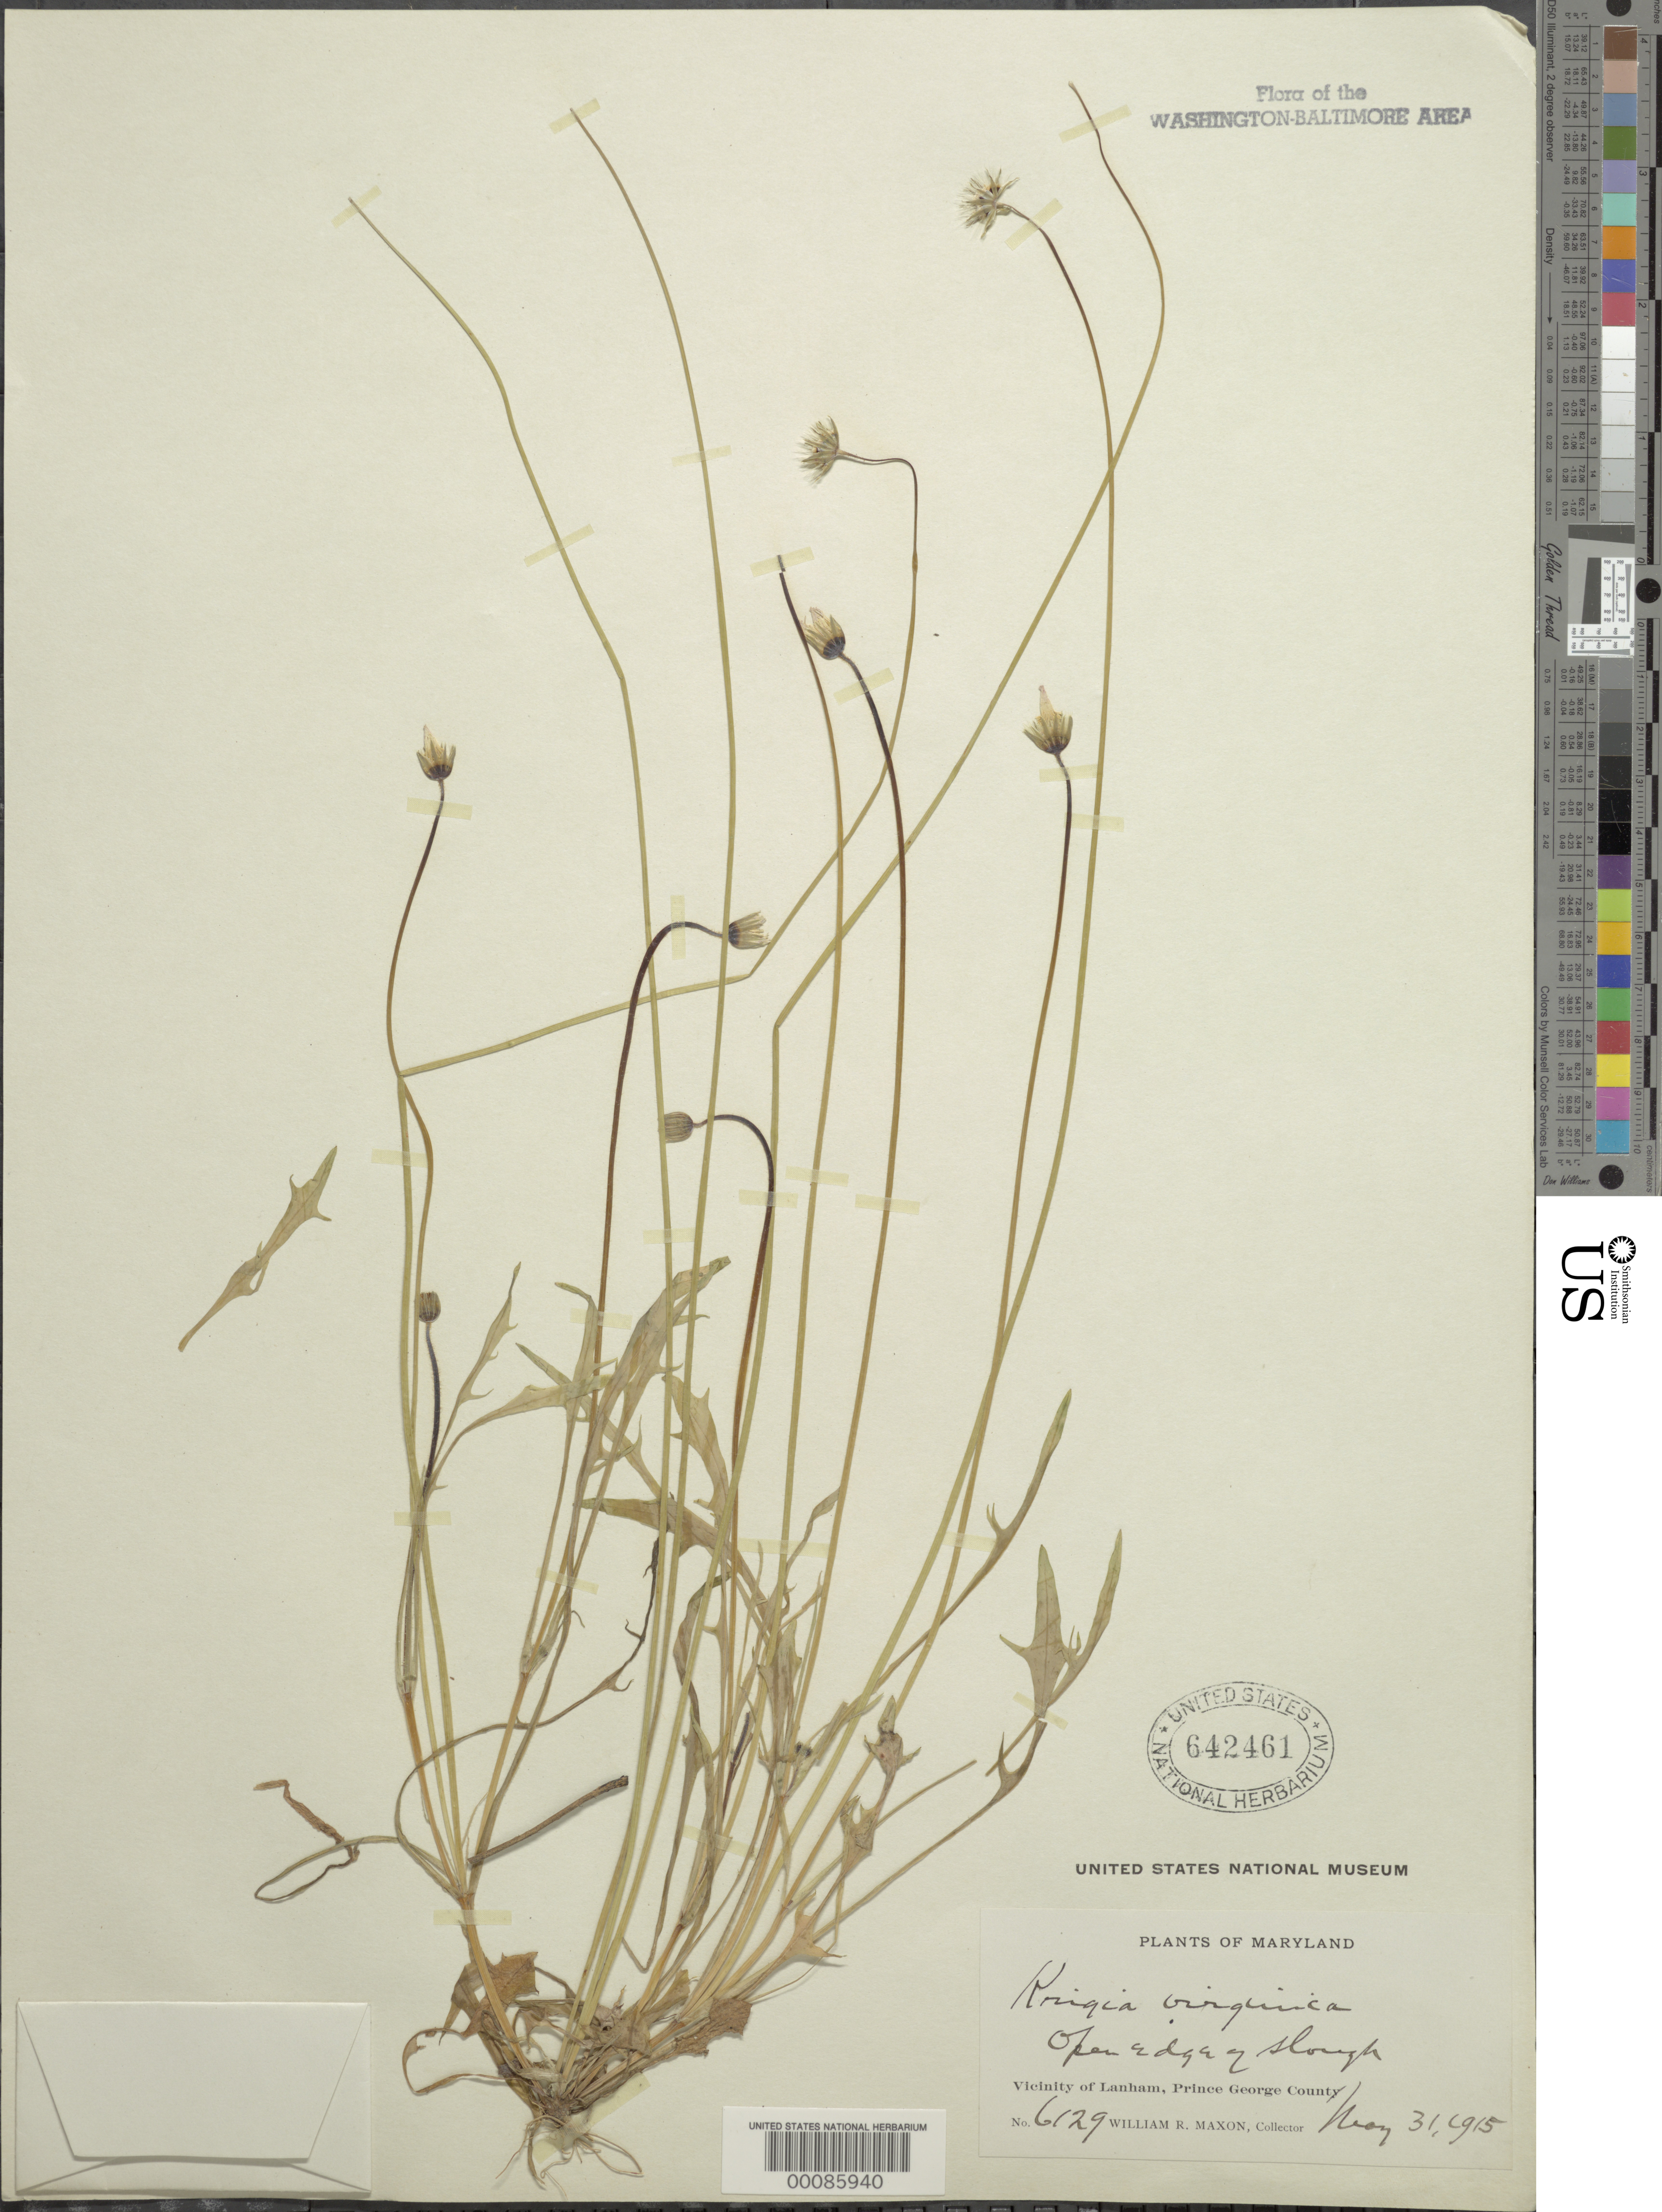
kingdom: Plantae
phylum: Tracheophyta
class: Magnoliopsida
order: Asterales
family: Asteraceae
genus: Krigia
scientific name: Krigia virginica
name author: (L.) Willd.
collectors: W. R. Maxon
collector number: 61291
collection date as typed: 31 May 1915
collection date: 1915-05-31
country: United States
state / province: Maryland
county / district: Prince George's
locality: Lanham vicinity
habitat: Open edge of slough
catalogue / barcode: US 642461